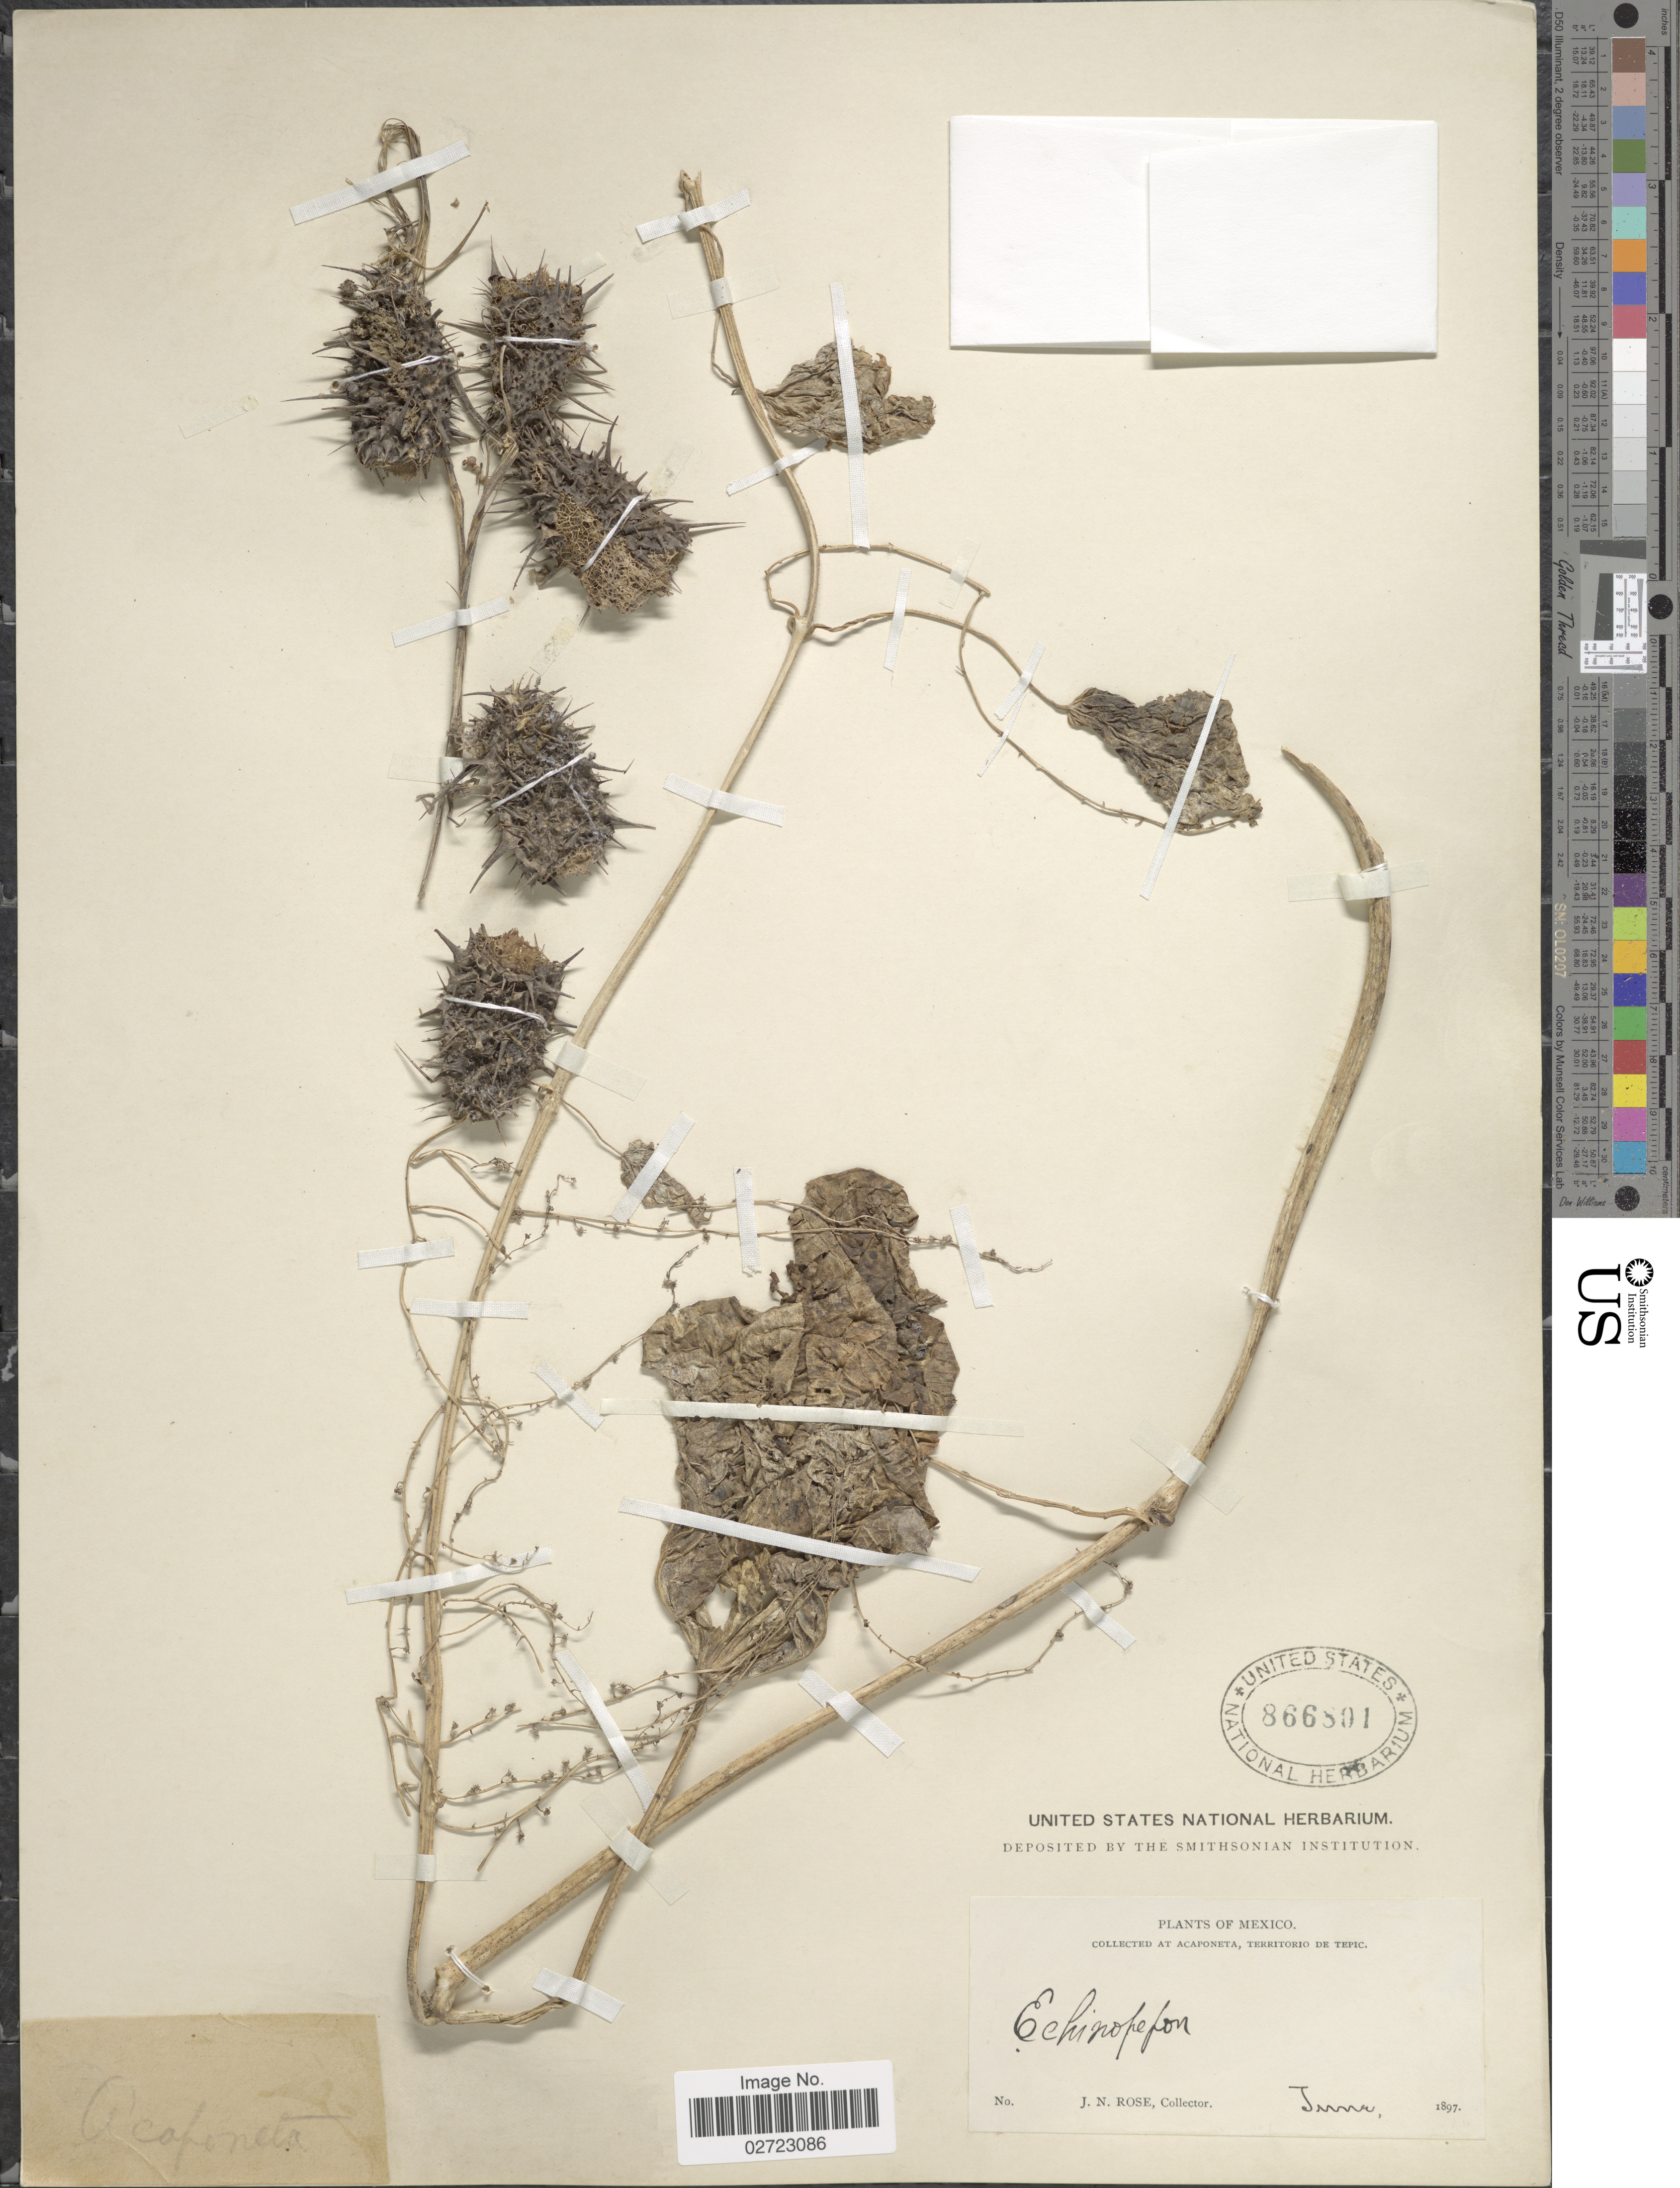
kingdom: Plantae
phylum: Tracheophyta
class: Magnoliopsida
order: Cucurbitales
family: Cucurbitaceae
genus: Echinopepon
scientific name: Echinopepon sp.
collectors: J. N. Rose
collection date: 1897-06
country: Mexico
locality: At Acaponeta, Territorio de Tepic.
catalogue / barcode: US 866801